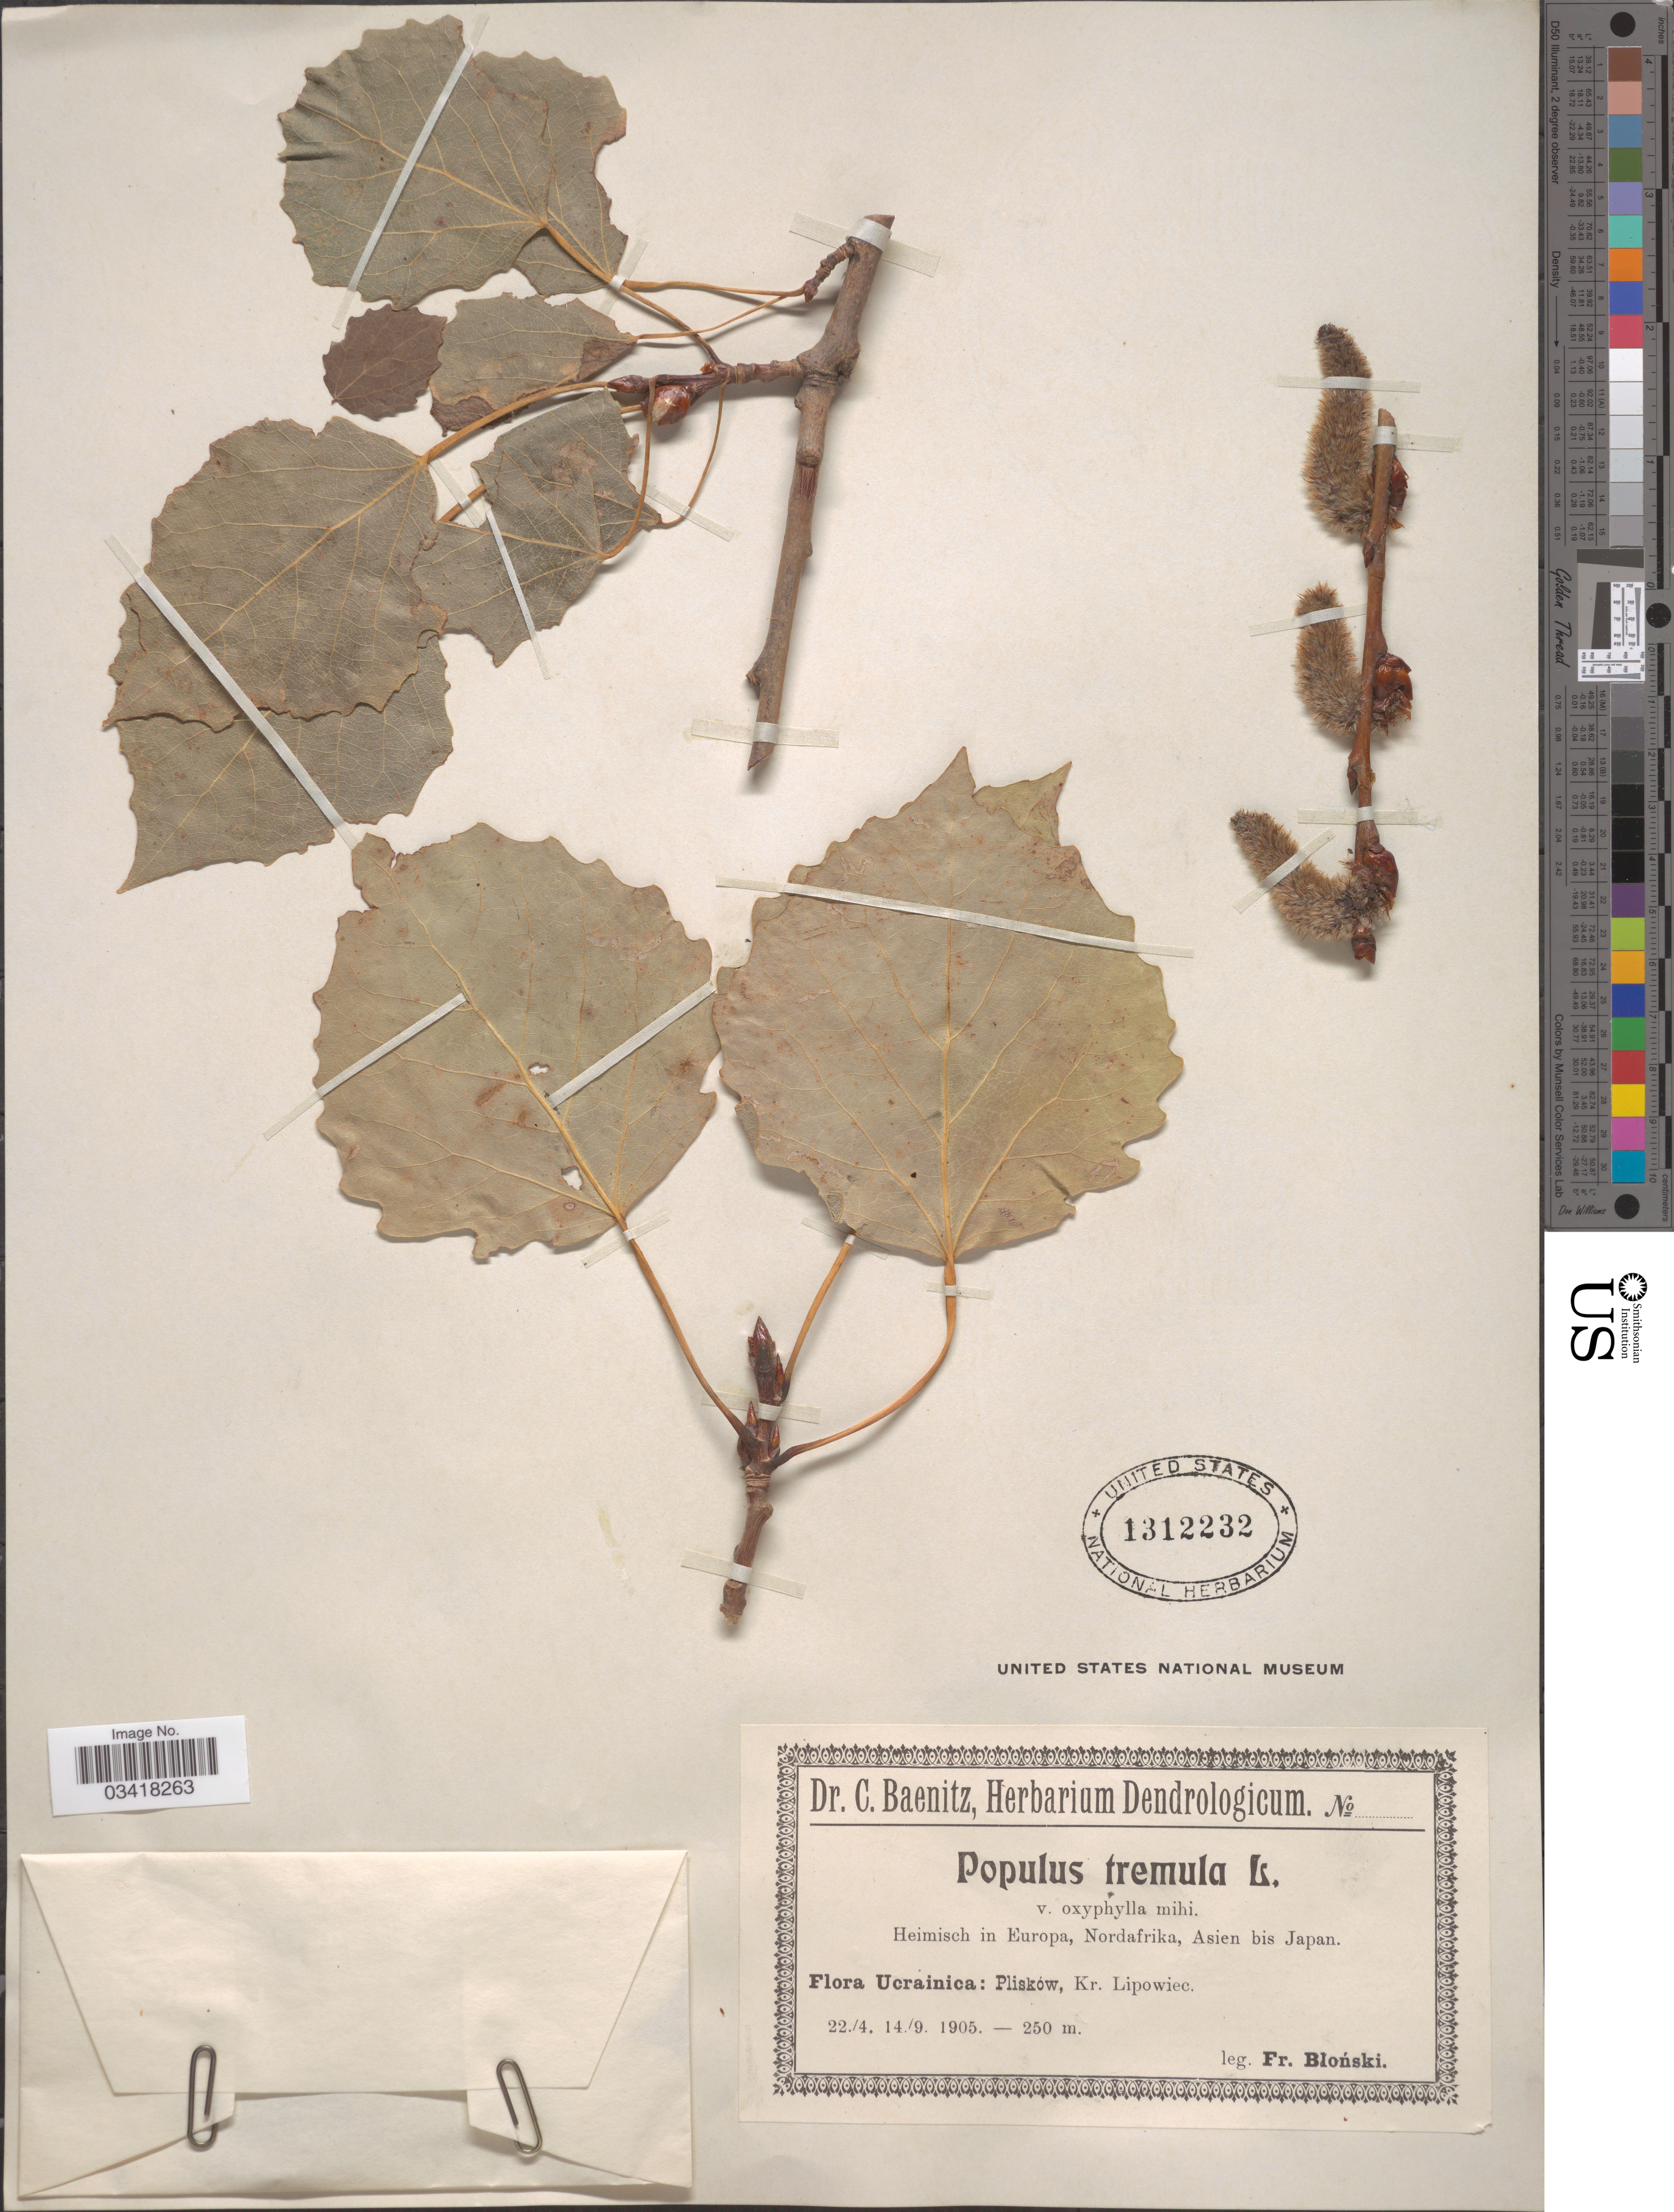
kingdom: Plantae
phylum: Tracheophyta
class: Magnoliopsida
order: Malpighiales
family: Salicaceae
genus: Populus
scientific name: Populus tremula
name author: L.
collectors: F. Blonski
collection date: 1905-04-22/1905-09-14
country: Ukraine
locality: Ucrainica: Plisków, Kr. Lipowiec.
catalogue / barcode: US 1312232